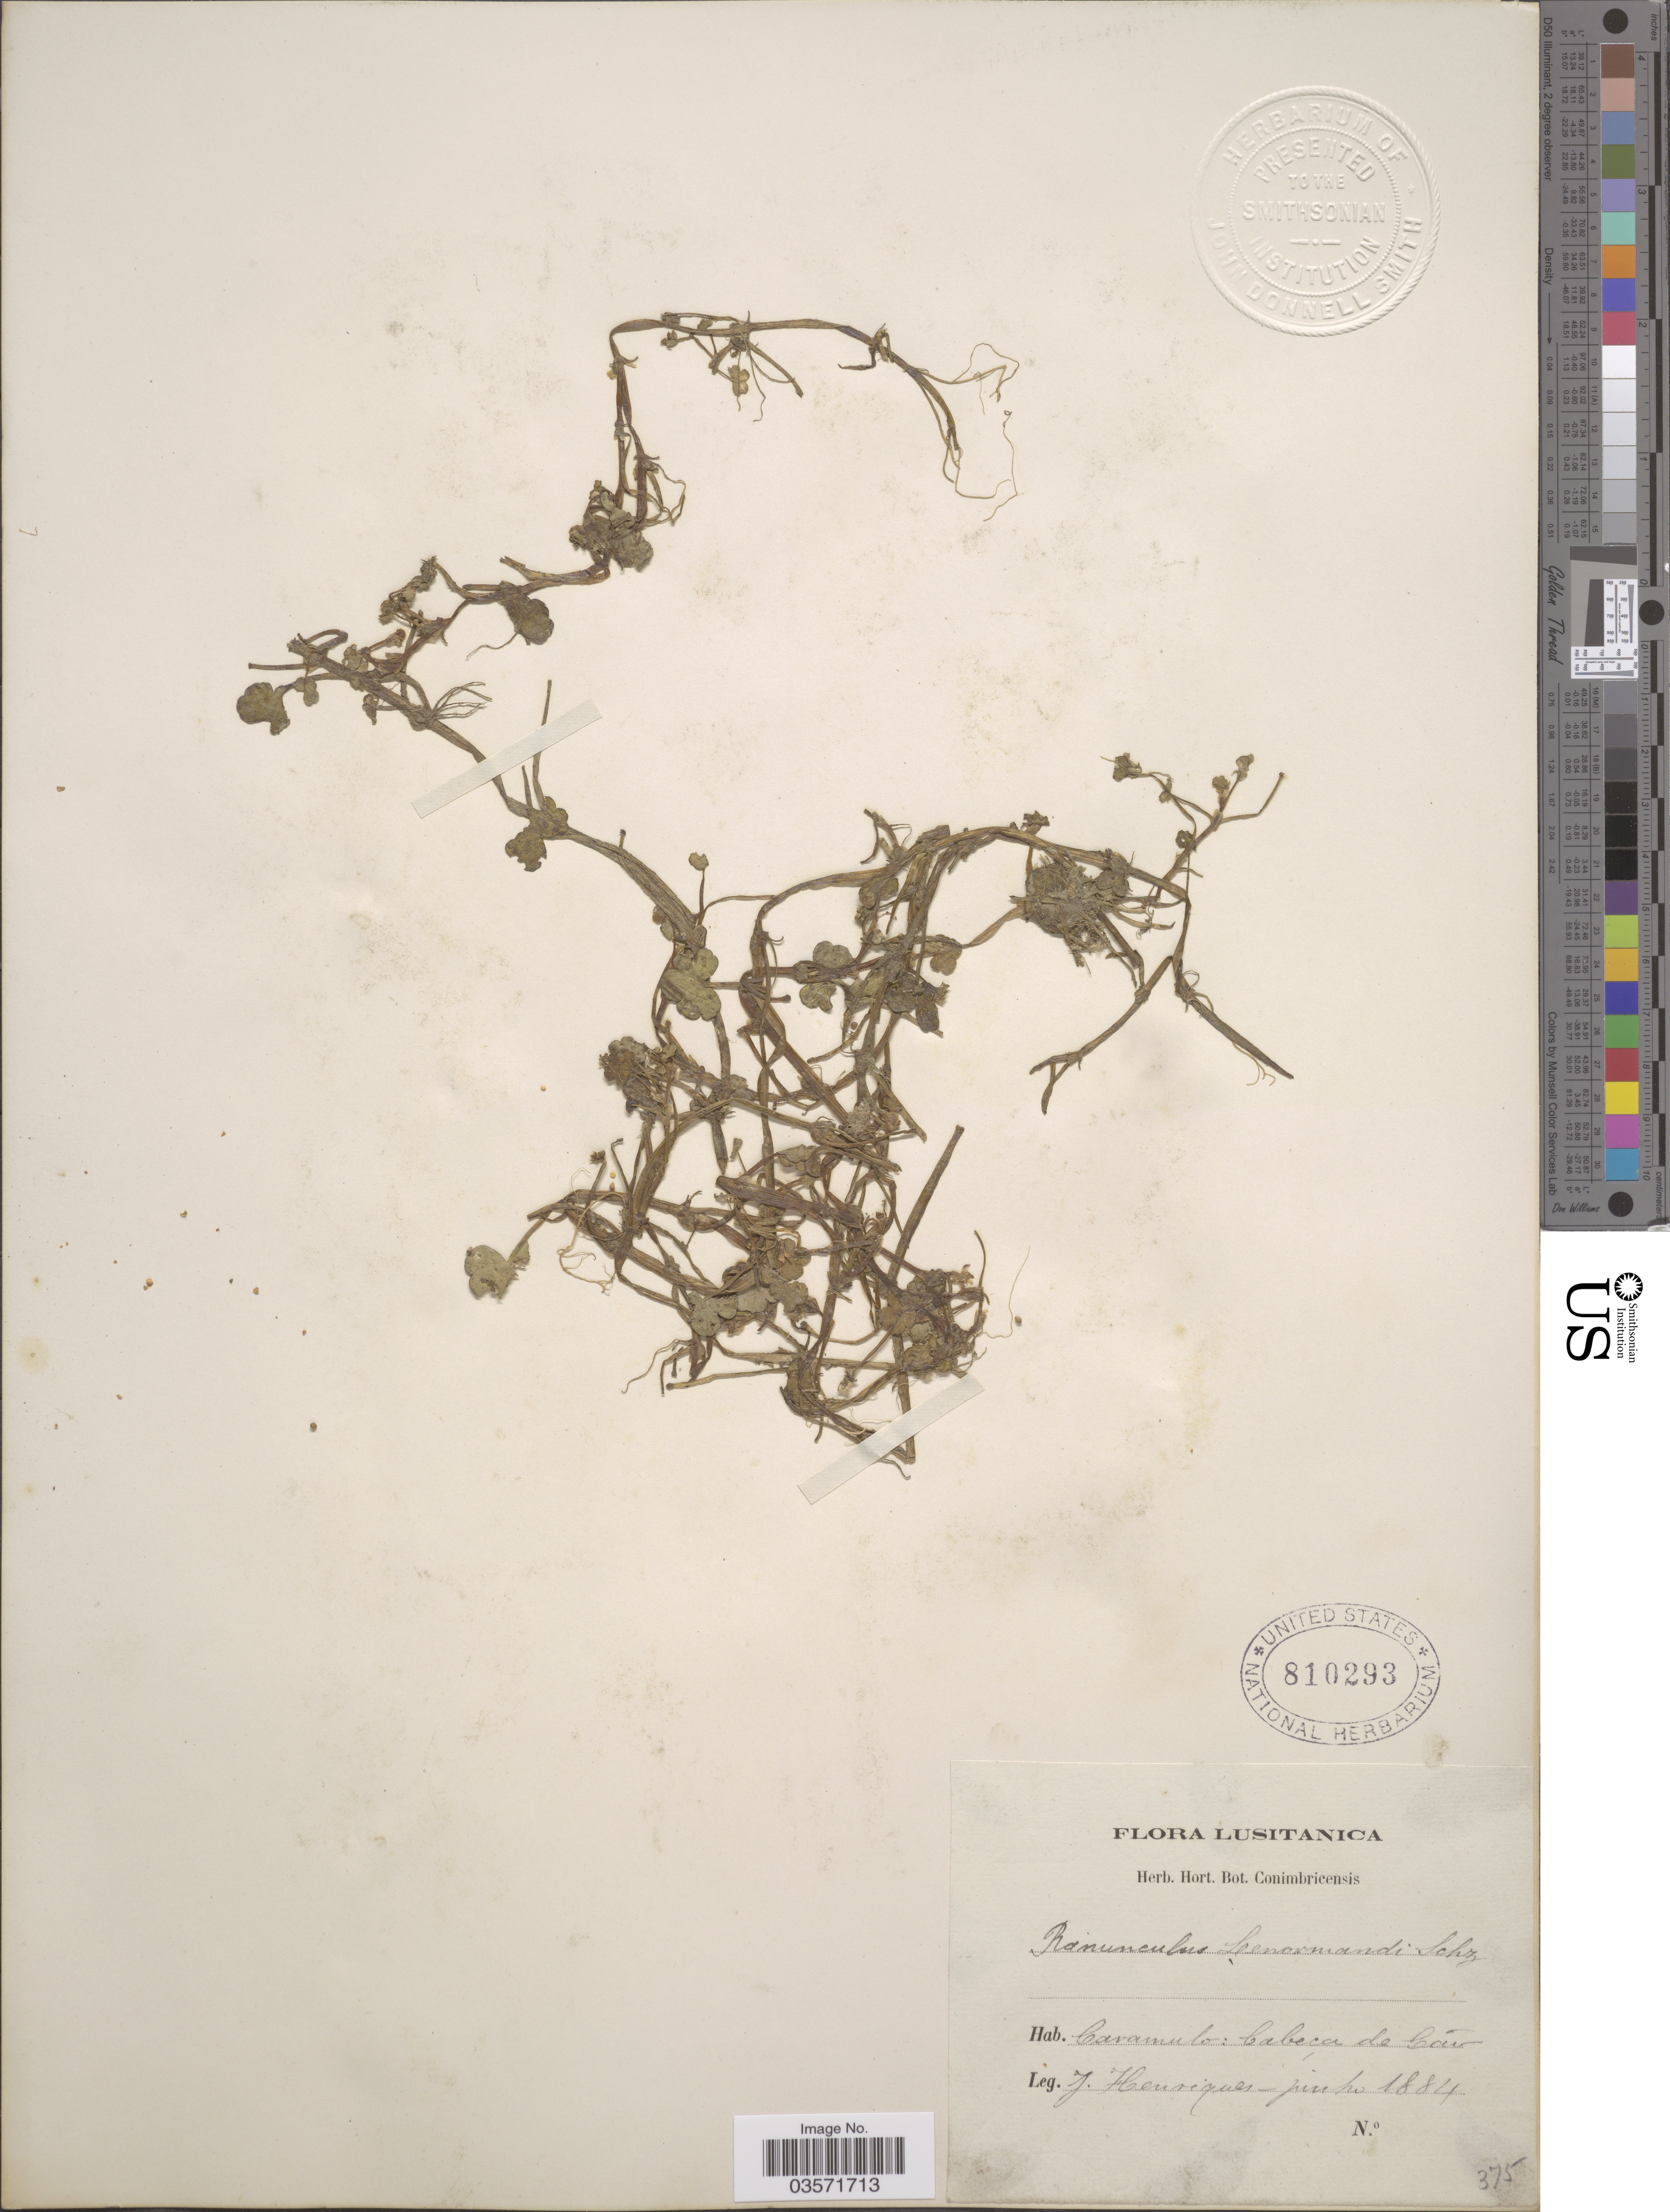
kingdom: Plantae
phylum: Tracheophyta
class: Magnoliopsida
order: Ranunculales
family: Ranunculaceae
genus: Ranunculus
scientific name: Ranunculus omiophyllus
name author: Ten.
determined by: Strong, Mark T., (BOT), Smithsonian Institution - National Museum of Natural History (UNITED STATES)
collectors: J. A. Henriques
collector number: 375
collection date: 1884-06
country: Portugal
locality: Lusitanica. Caramulo [interpreted]: Cabeca de Cáv [interpreted].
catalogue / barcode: US 810293